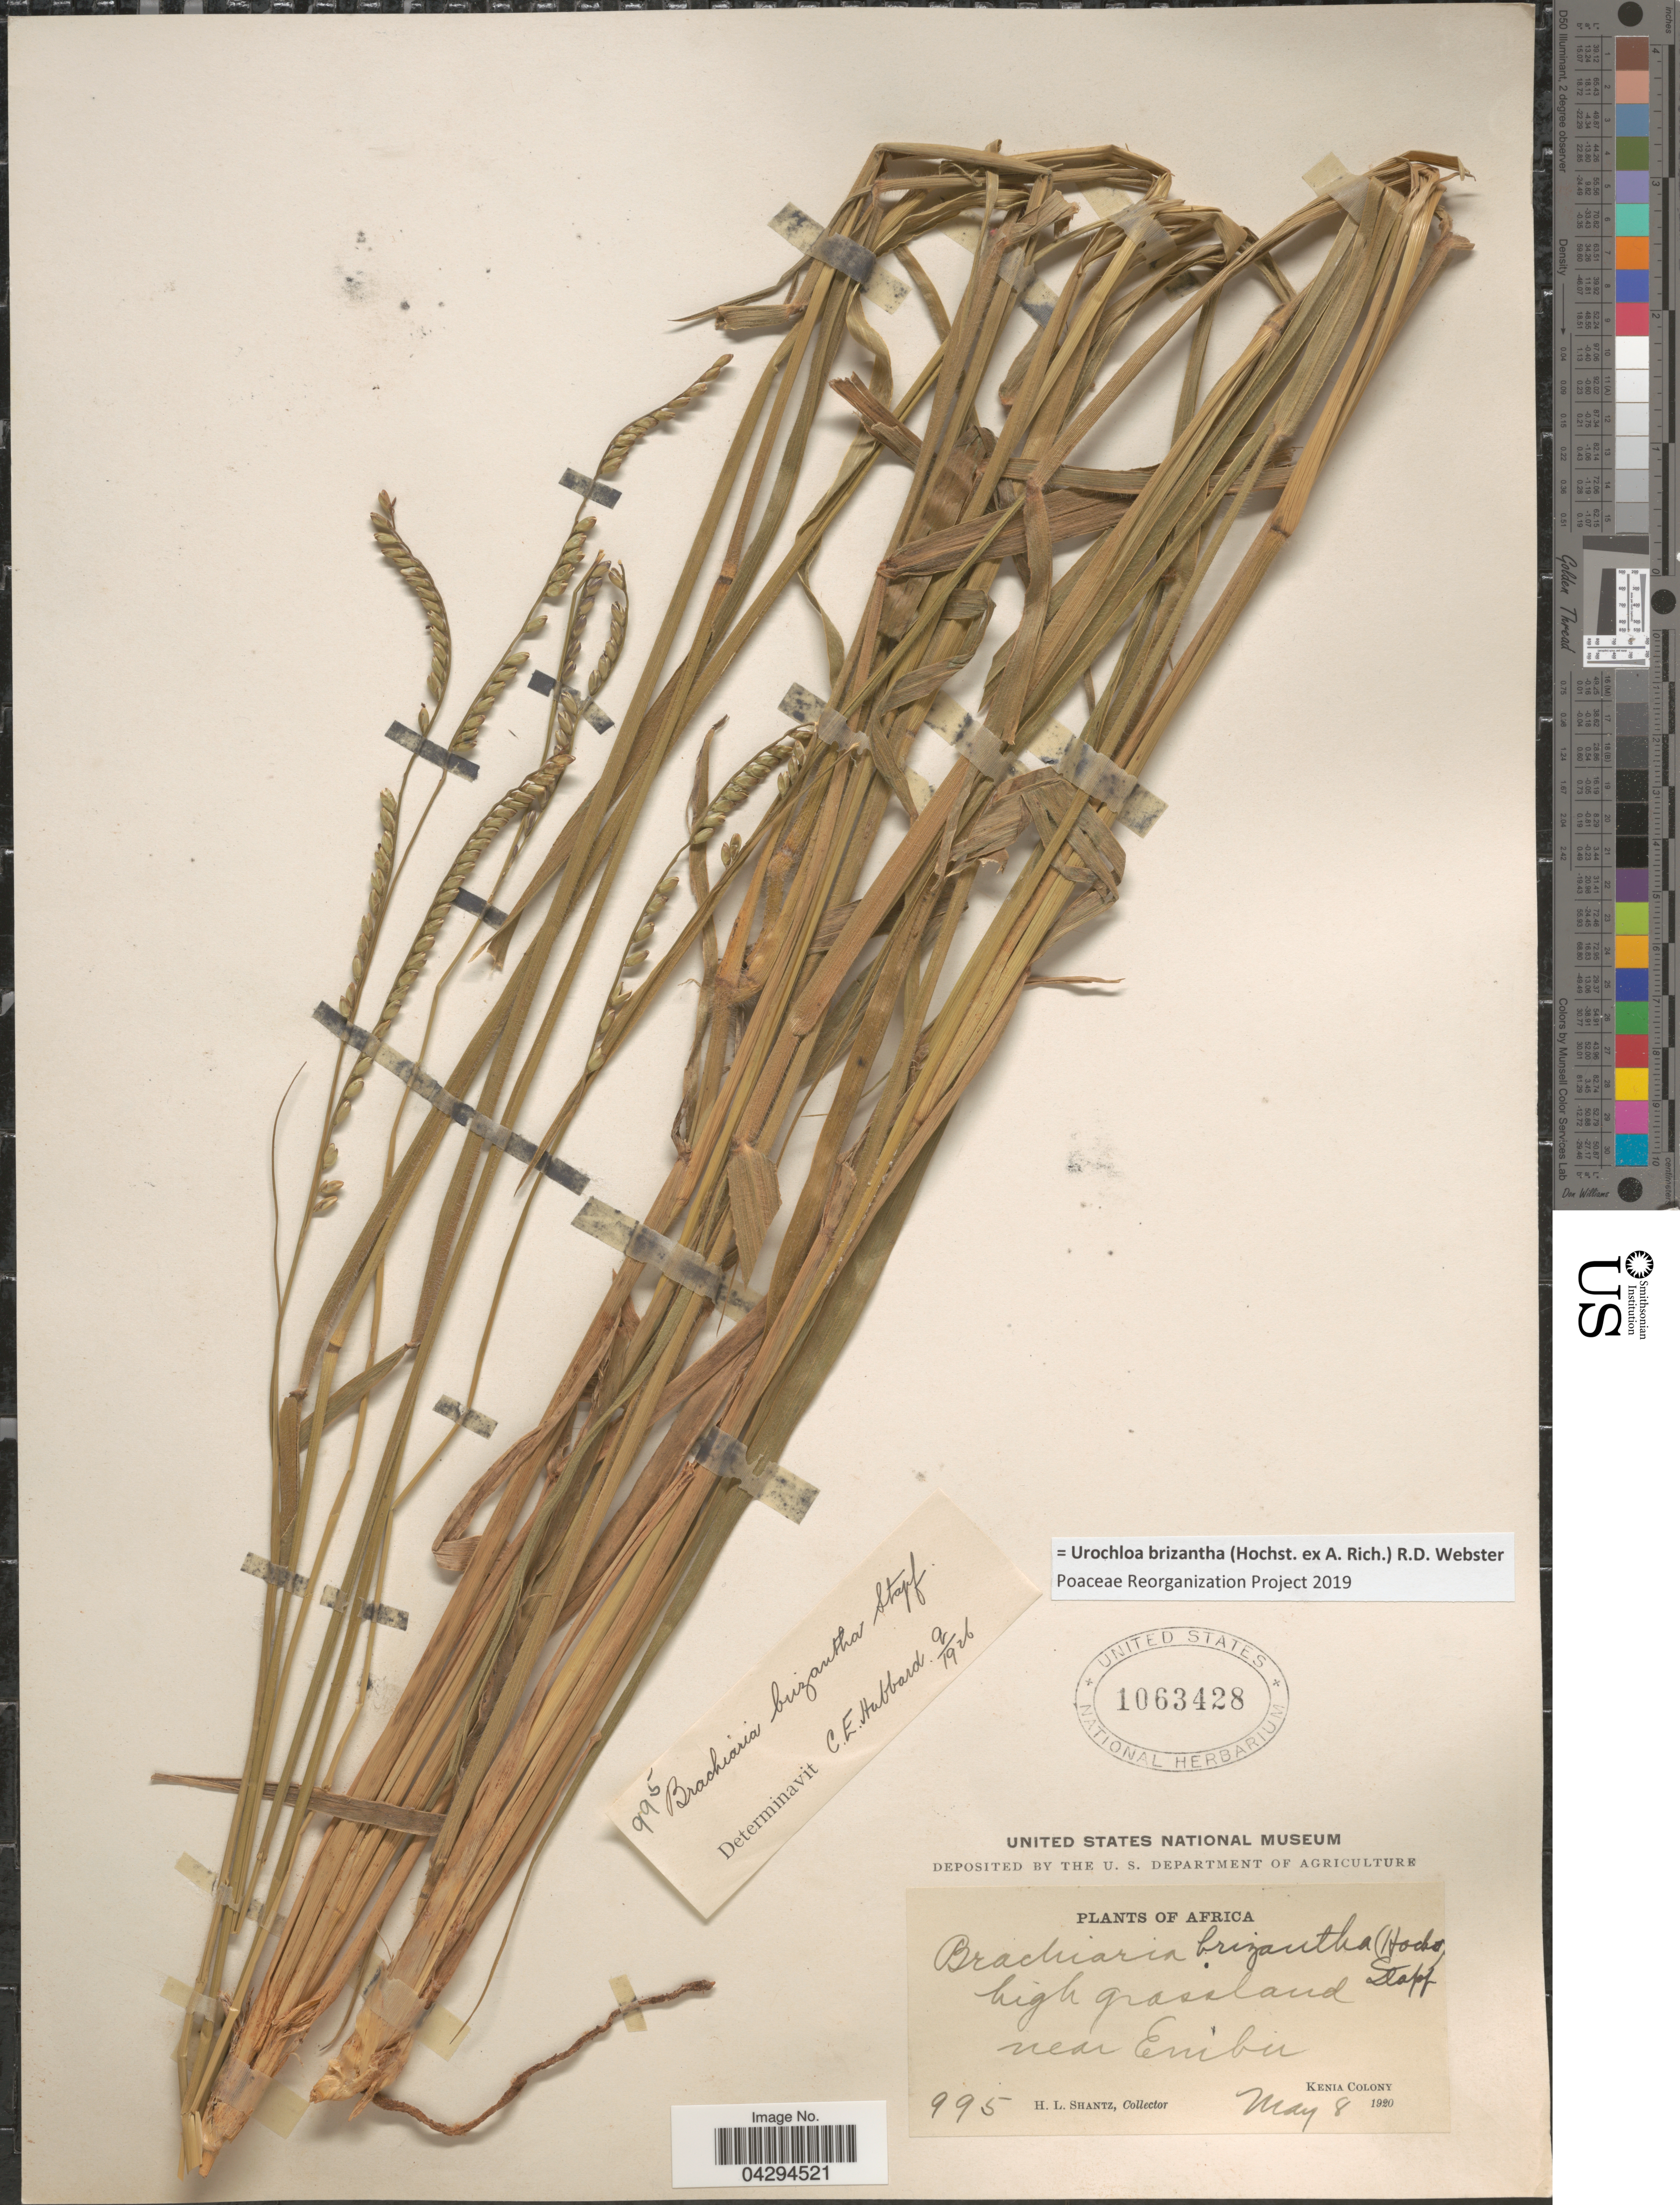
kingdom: Plantae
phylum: Tracheophyta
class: Liliopsida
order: Poales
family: Poaceae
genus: Urochloa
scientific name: Urochloa brizantha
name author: (Hochst. ex A. Rich.) R.D. Webster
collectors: H. Shantz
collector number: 995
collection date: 1890-05-08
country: Kenya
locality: Near Enibu. Kenia Colony.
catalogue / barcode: US 1063428